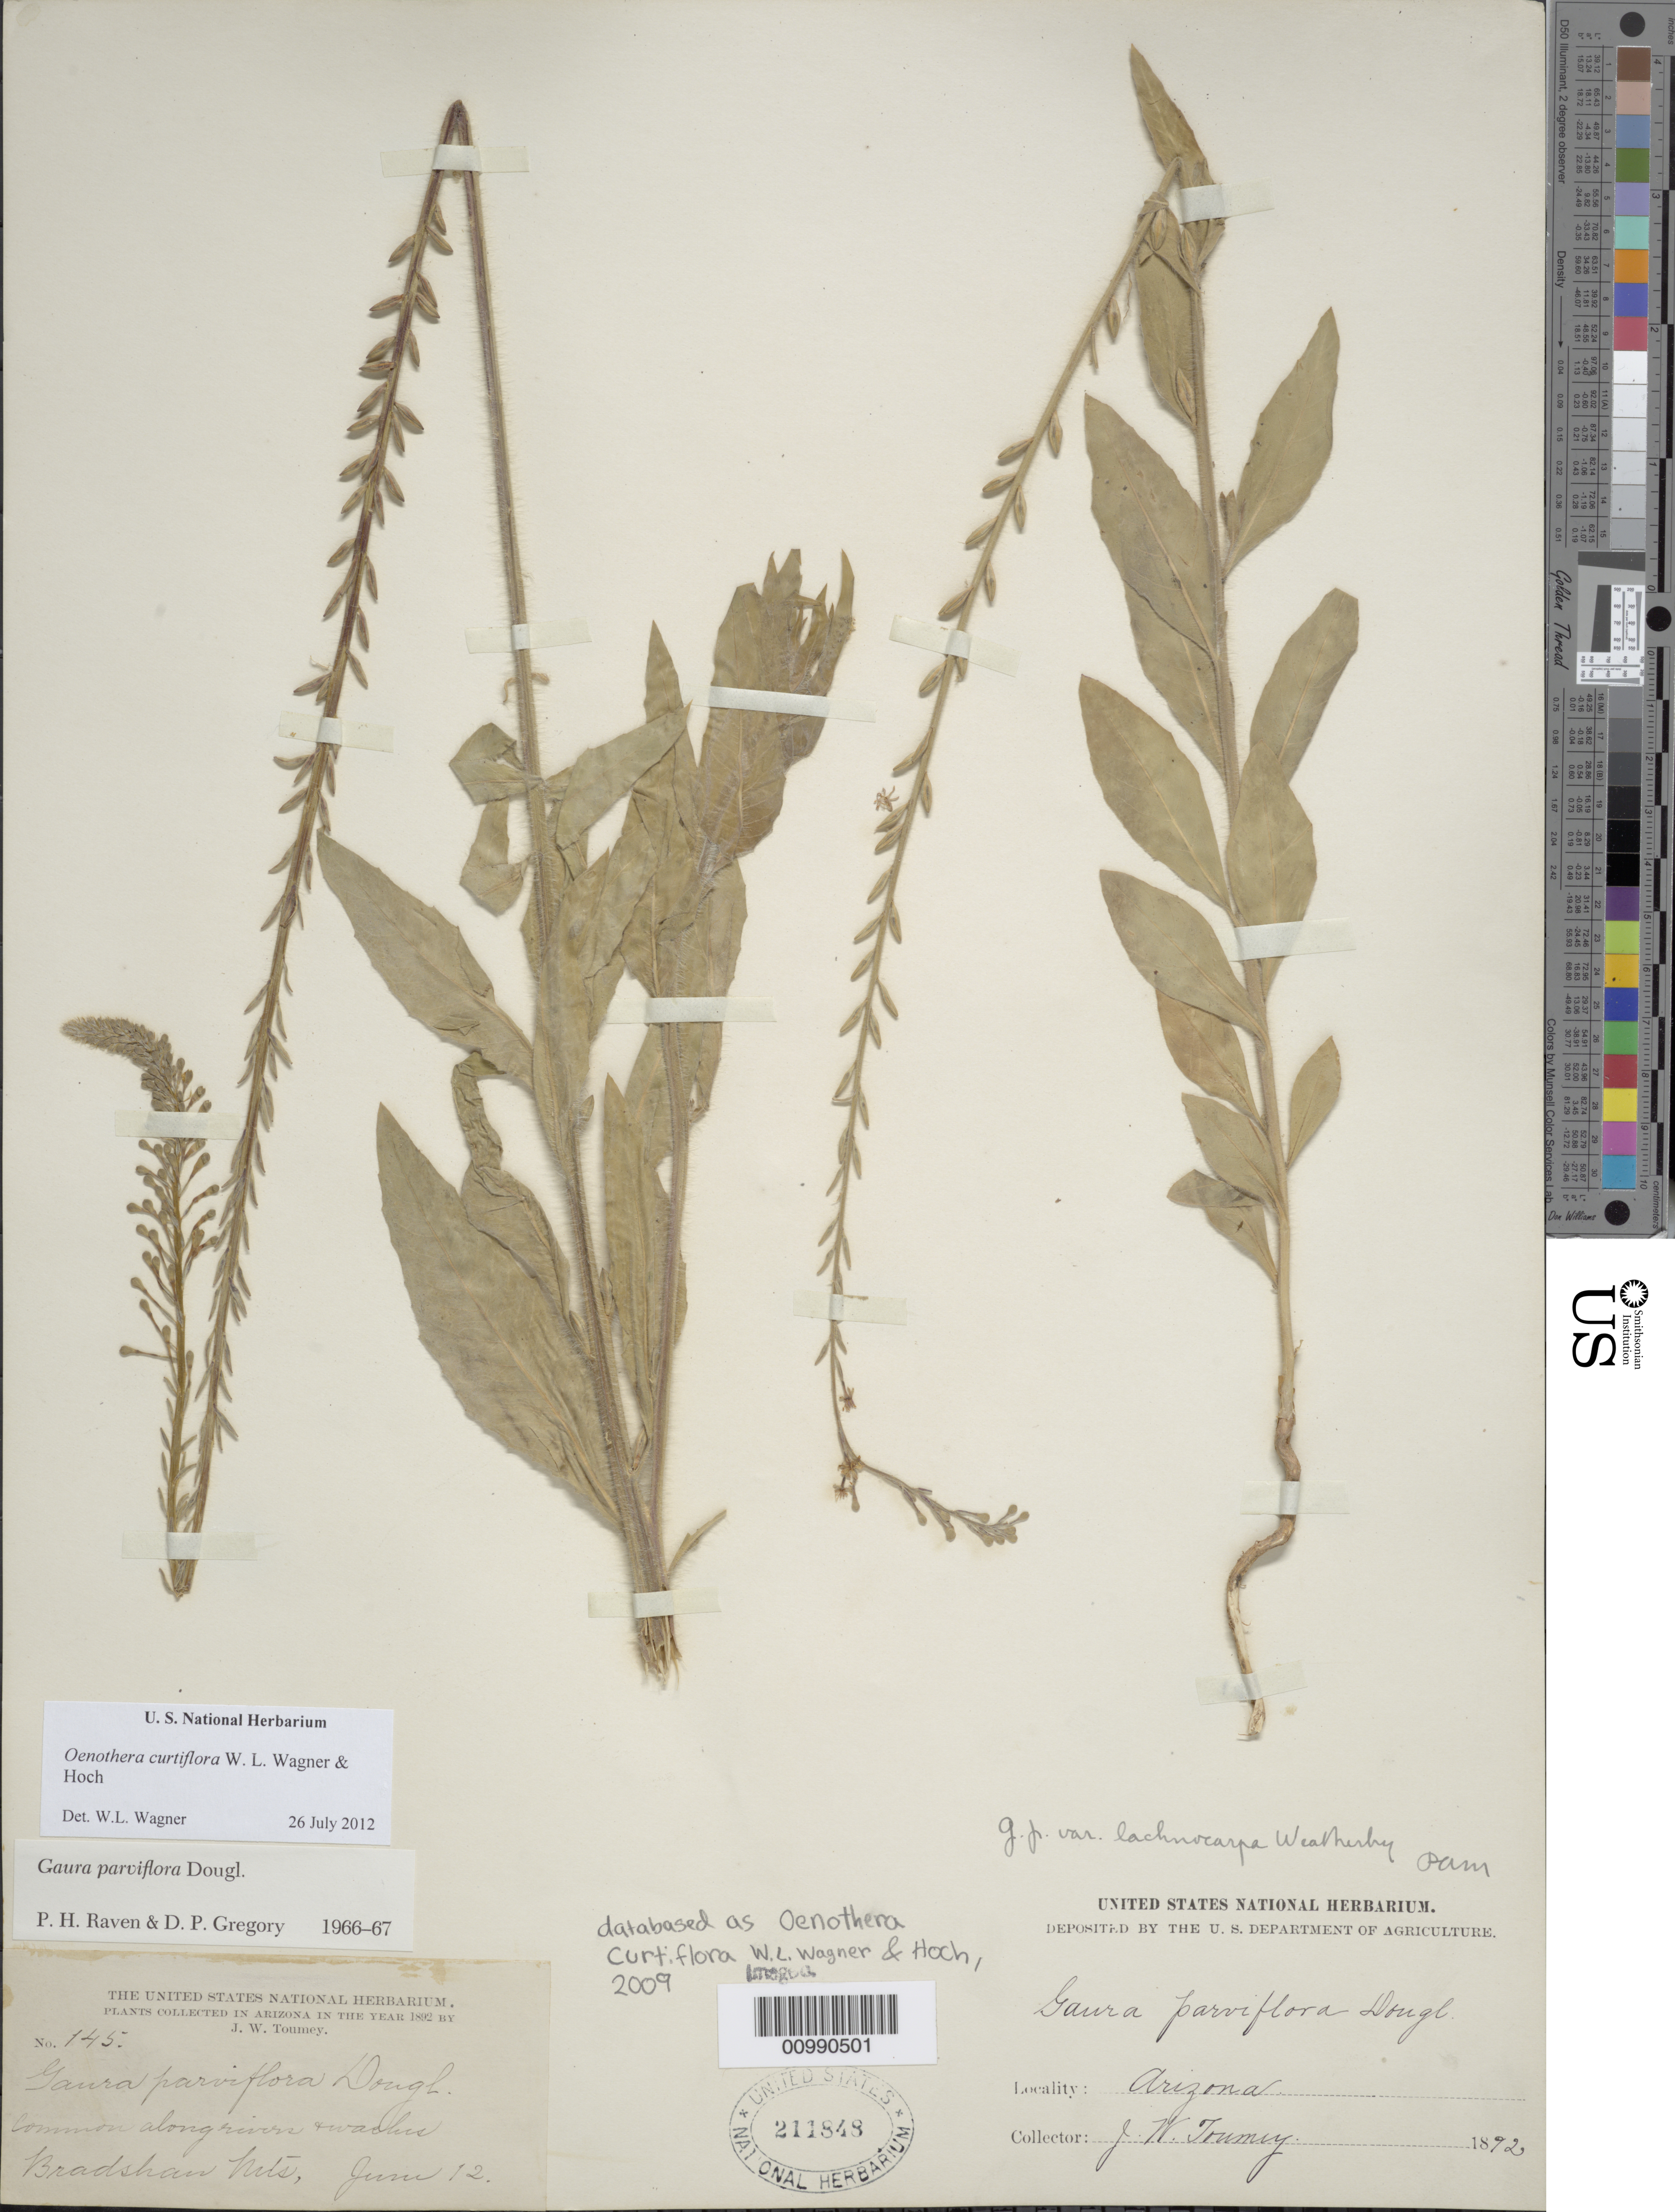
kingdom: Plantae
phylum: Tracheophyta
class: Magnoliopsida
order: Myrtales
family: Onagraceae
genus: Oenothera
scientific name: Oenothera curtiflora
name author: W.L. Wagner & Hoch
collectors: J. W. Toumey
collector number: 145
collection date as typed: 12 Jun 1892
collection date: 1892-06-12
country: United States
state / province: Arizona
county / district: Yavapai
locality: Bradshaw Mountains.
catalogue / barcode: US 211848